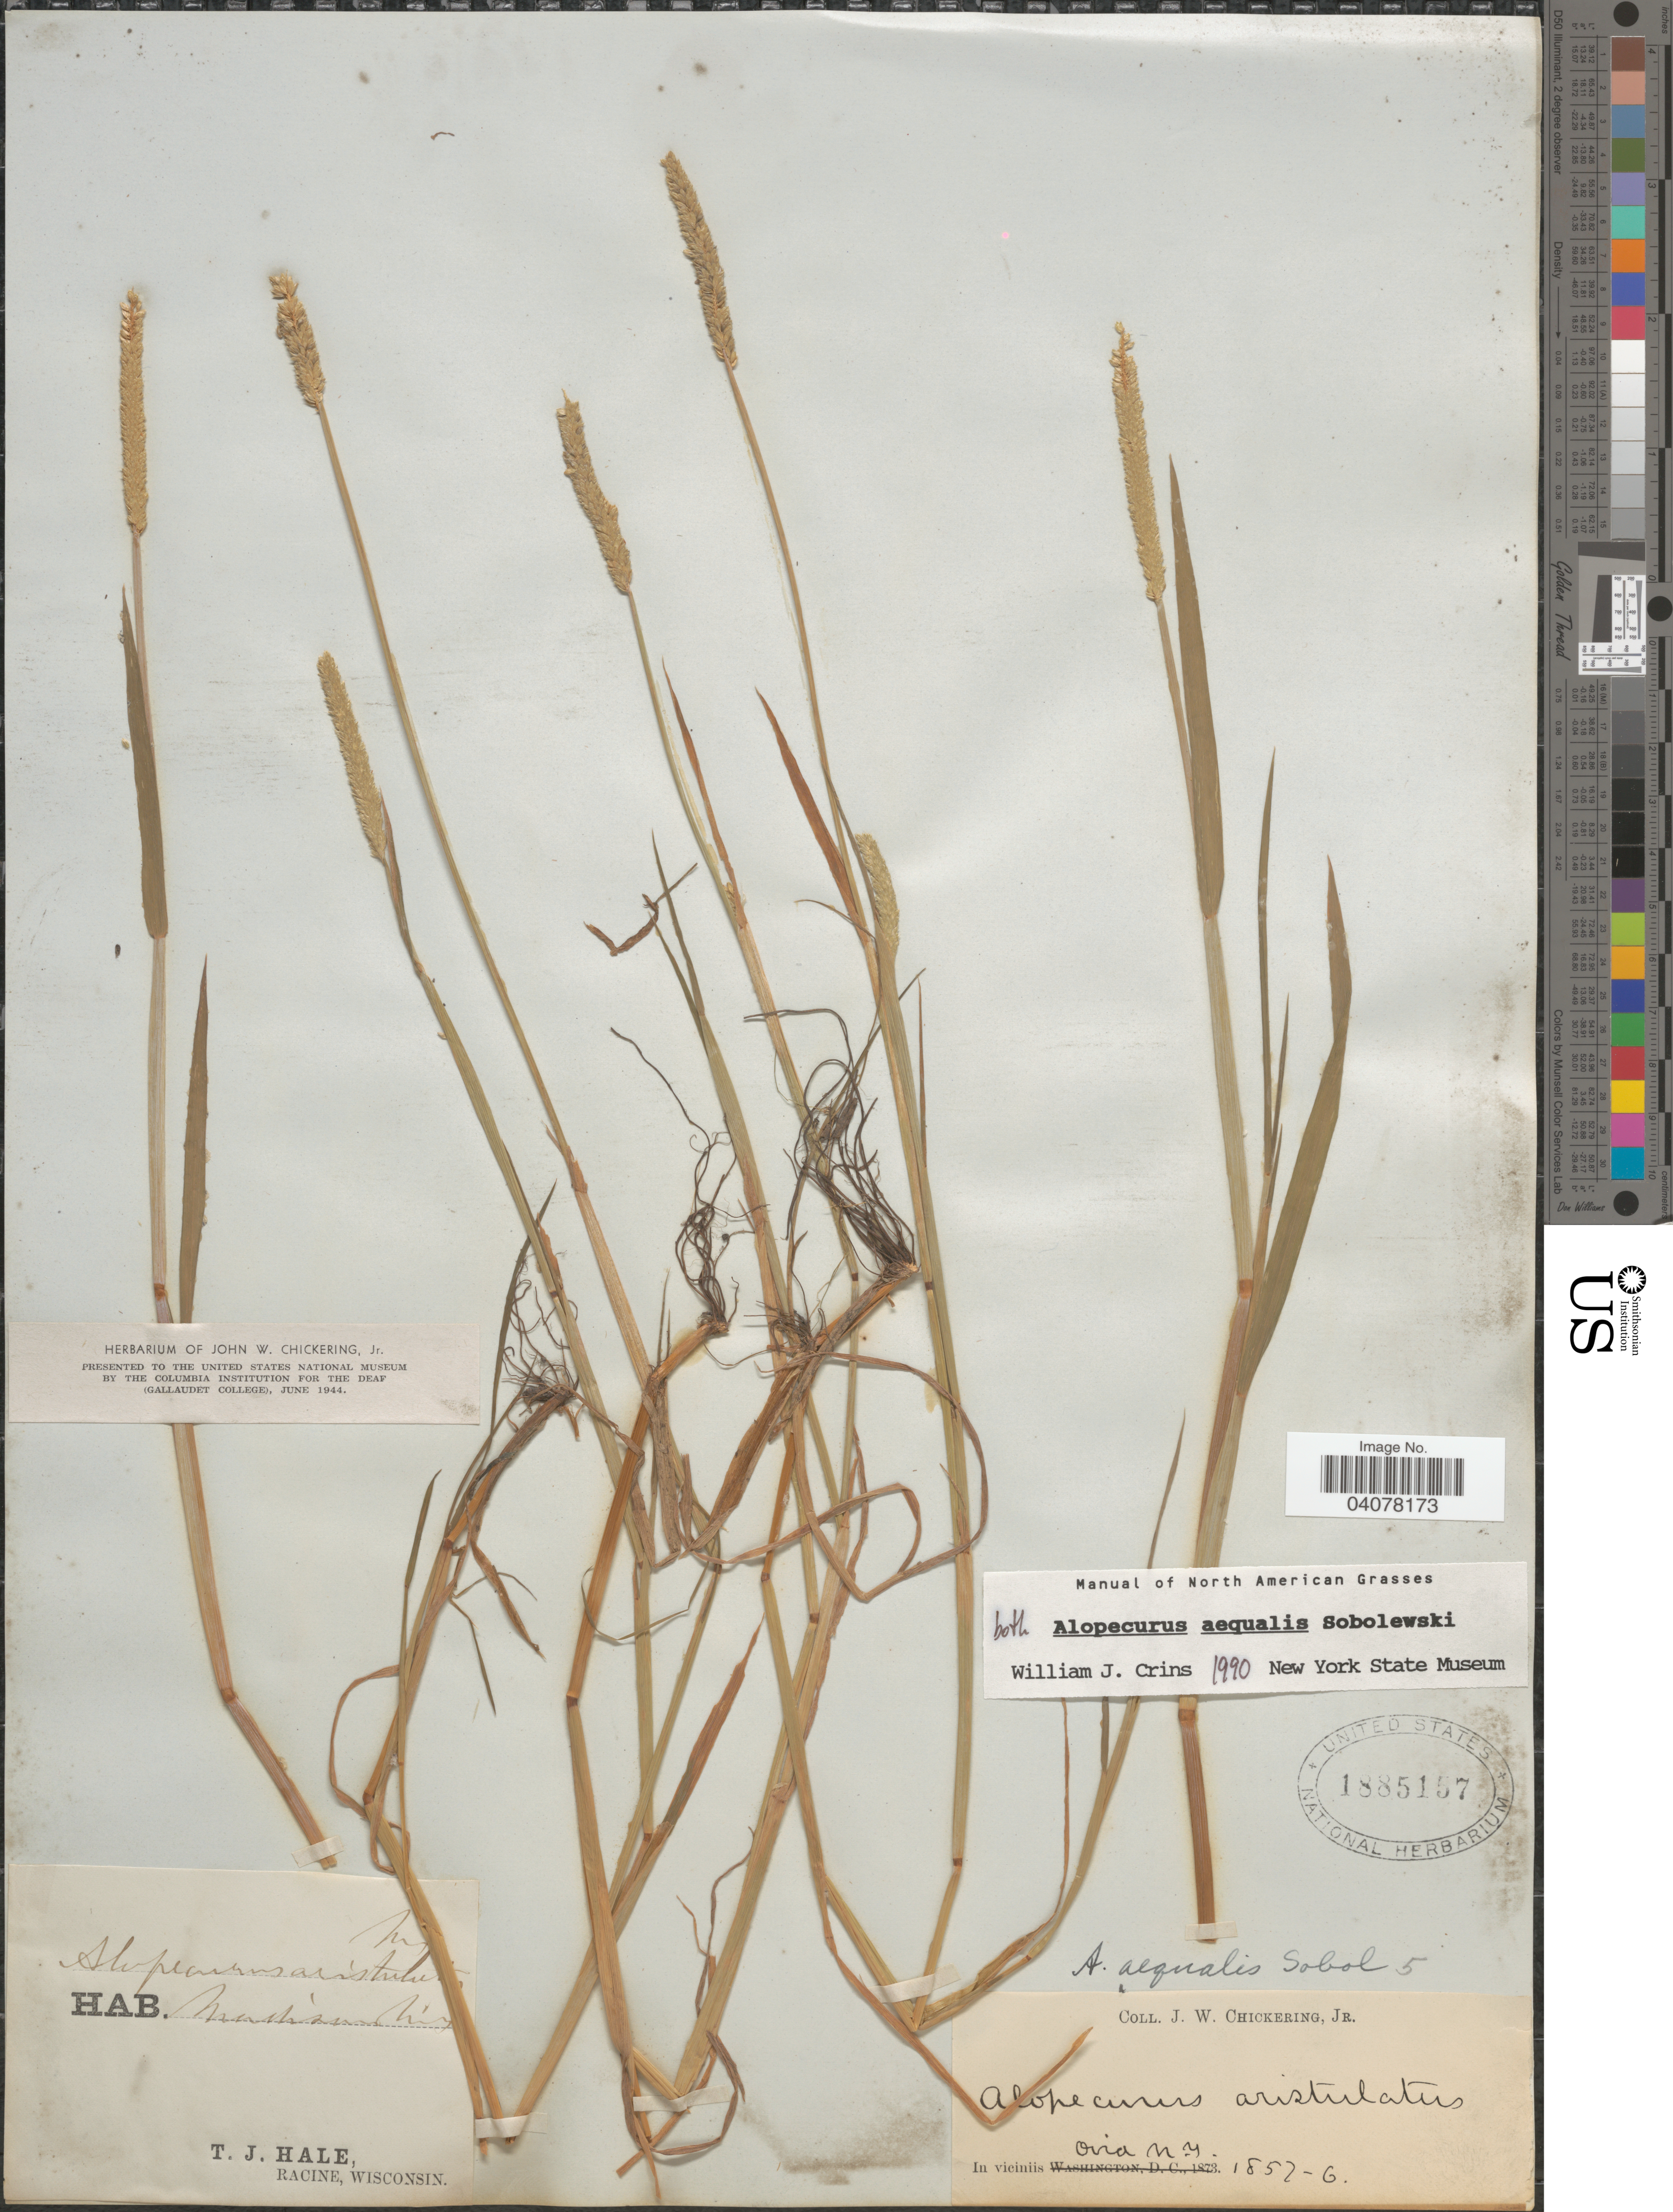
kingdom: Plantae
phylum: Tracheophyta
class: Liliopsida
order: Poales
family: Poaceae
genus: Alopecurus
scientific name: Alopecurus aequalis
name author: Sobol.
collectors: J. W. Chickering Jr.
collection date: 1857-06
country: United States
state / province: New York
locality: In vicinnis Ovid.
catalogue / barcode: US 1885157